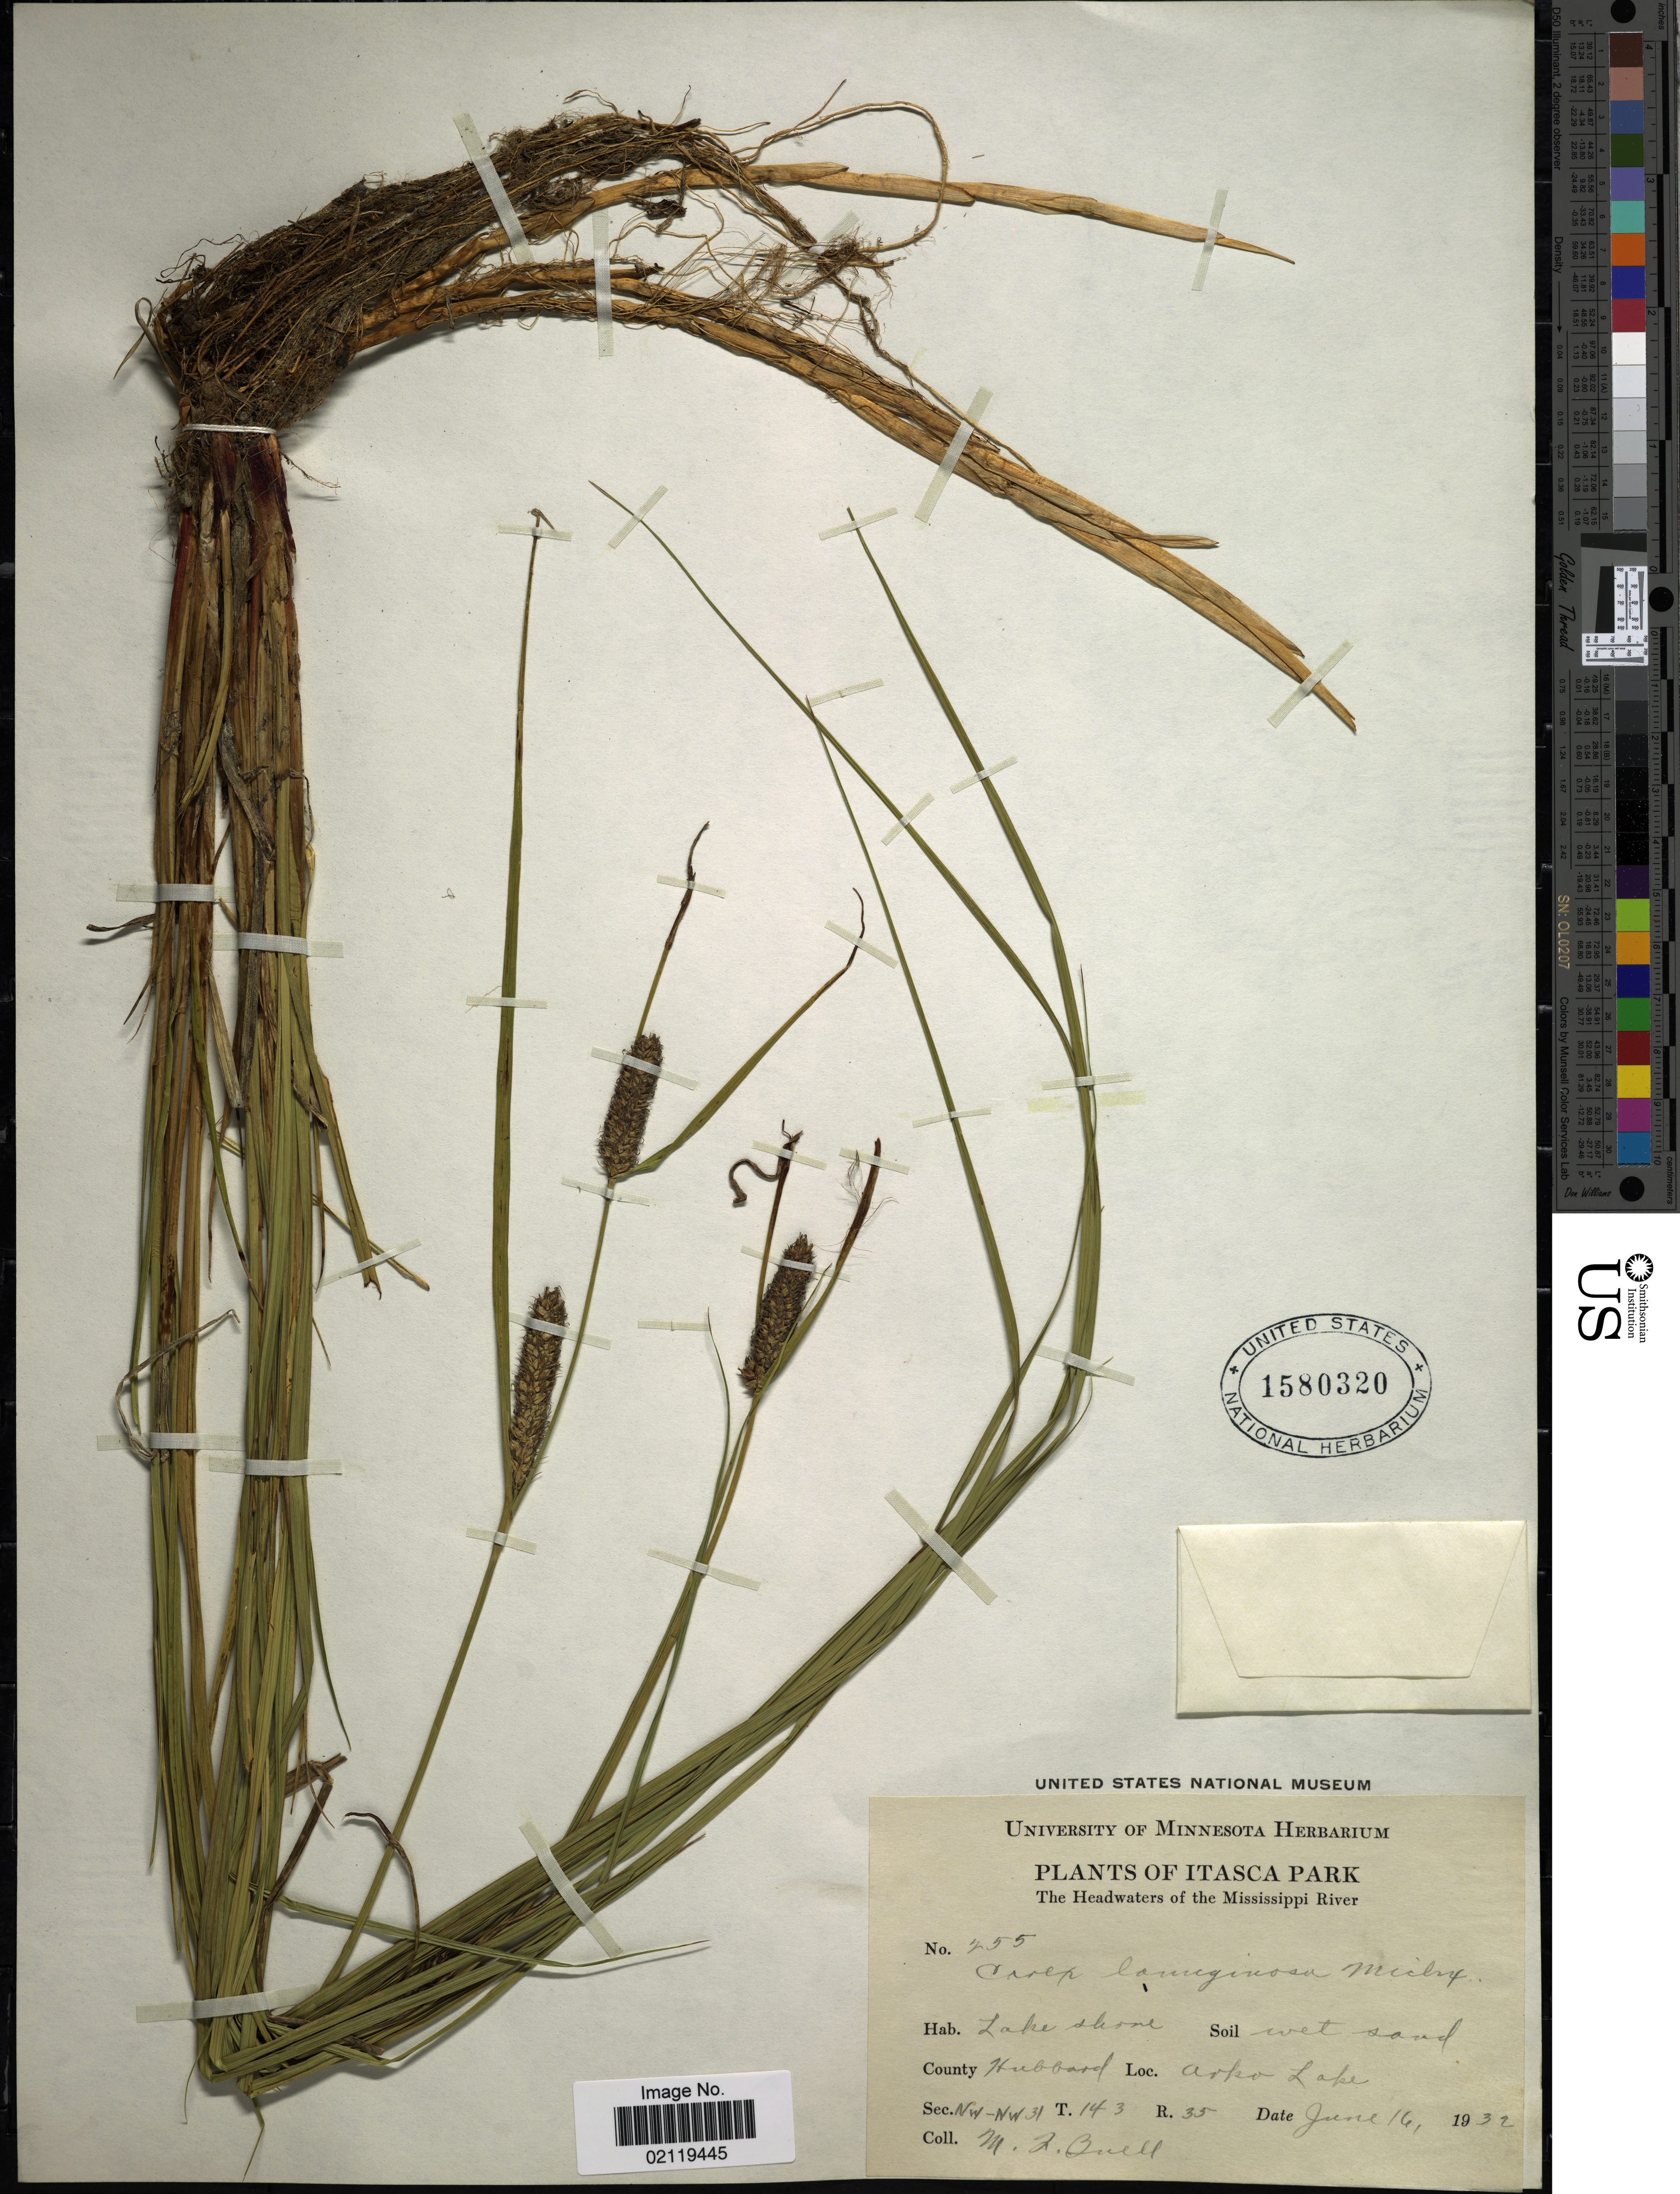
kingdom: Plantae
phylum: Tracheophyta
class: Liliopsida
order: Poales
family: Cyperaceae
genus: Carex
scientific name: Carex pellita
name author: Muhl. ex Willd.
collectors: M. Buell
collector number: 255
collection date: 1932-06-16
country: United States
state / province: Minnesota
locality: Itasca Park. The Headwaters of the Mississippi River. Lake Shore. County: Hubbard. Arko Lake. Sec.NW-NW31 T. 143 R. 35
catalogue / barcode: US 1580320